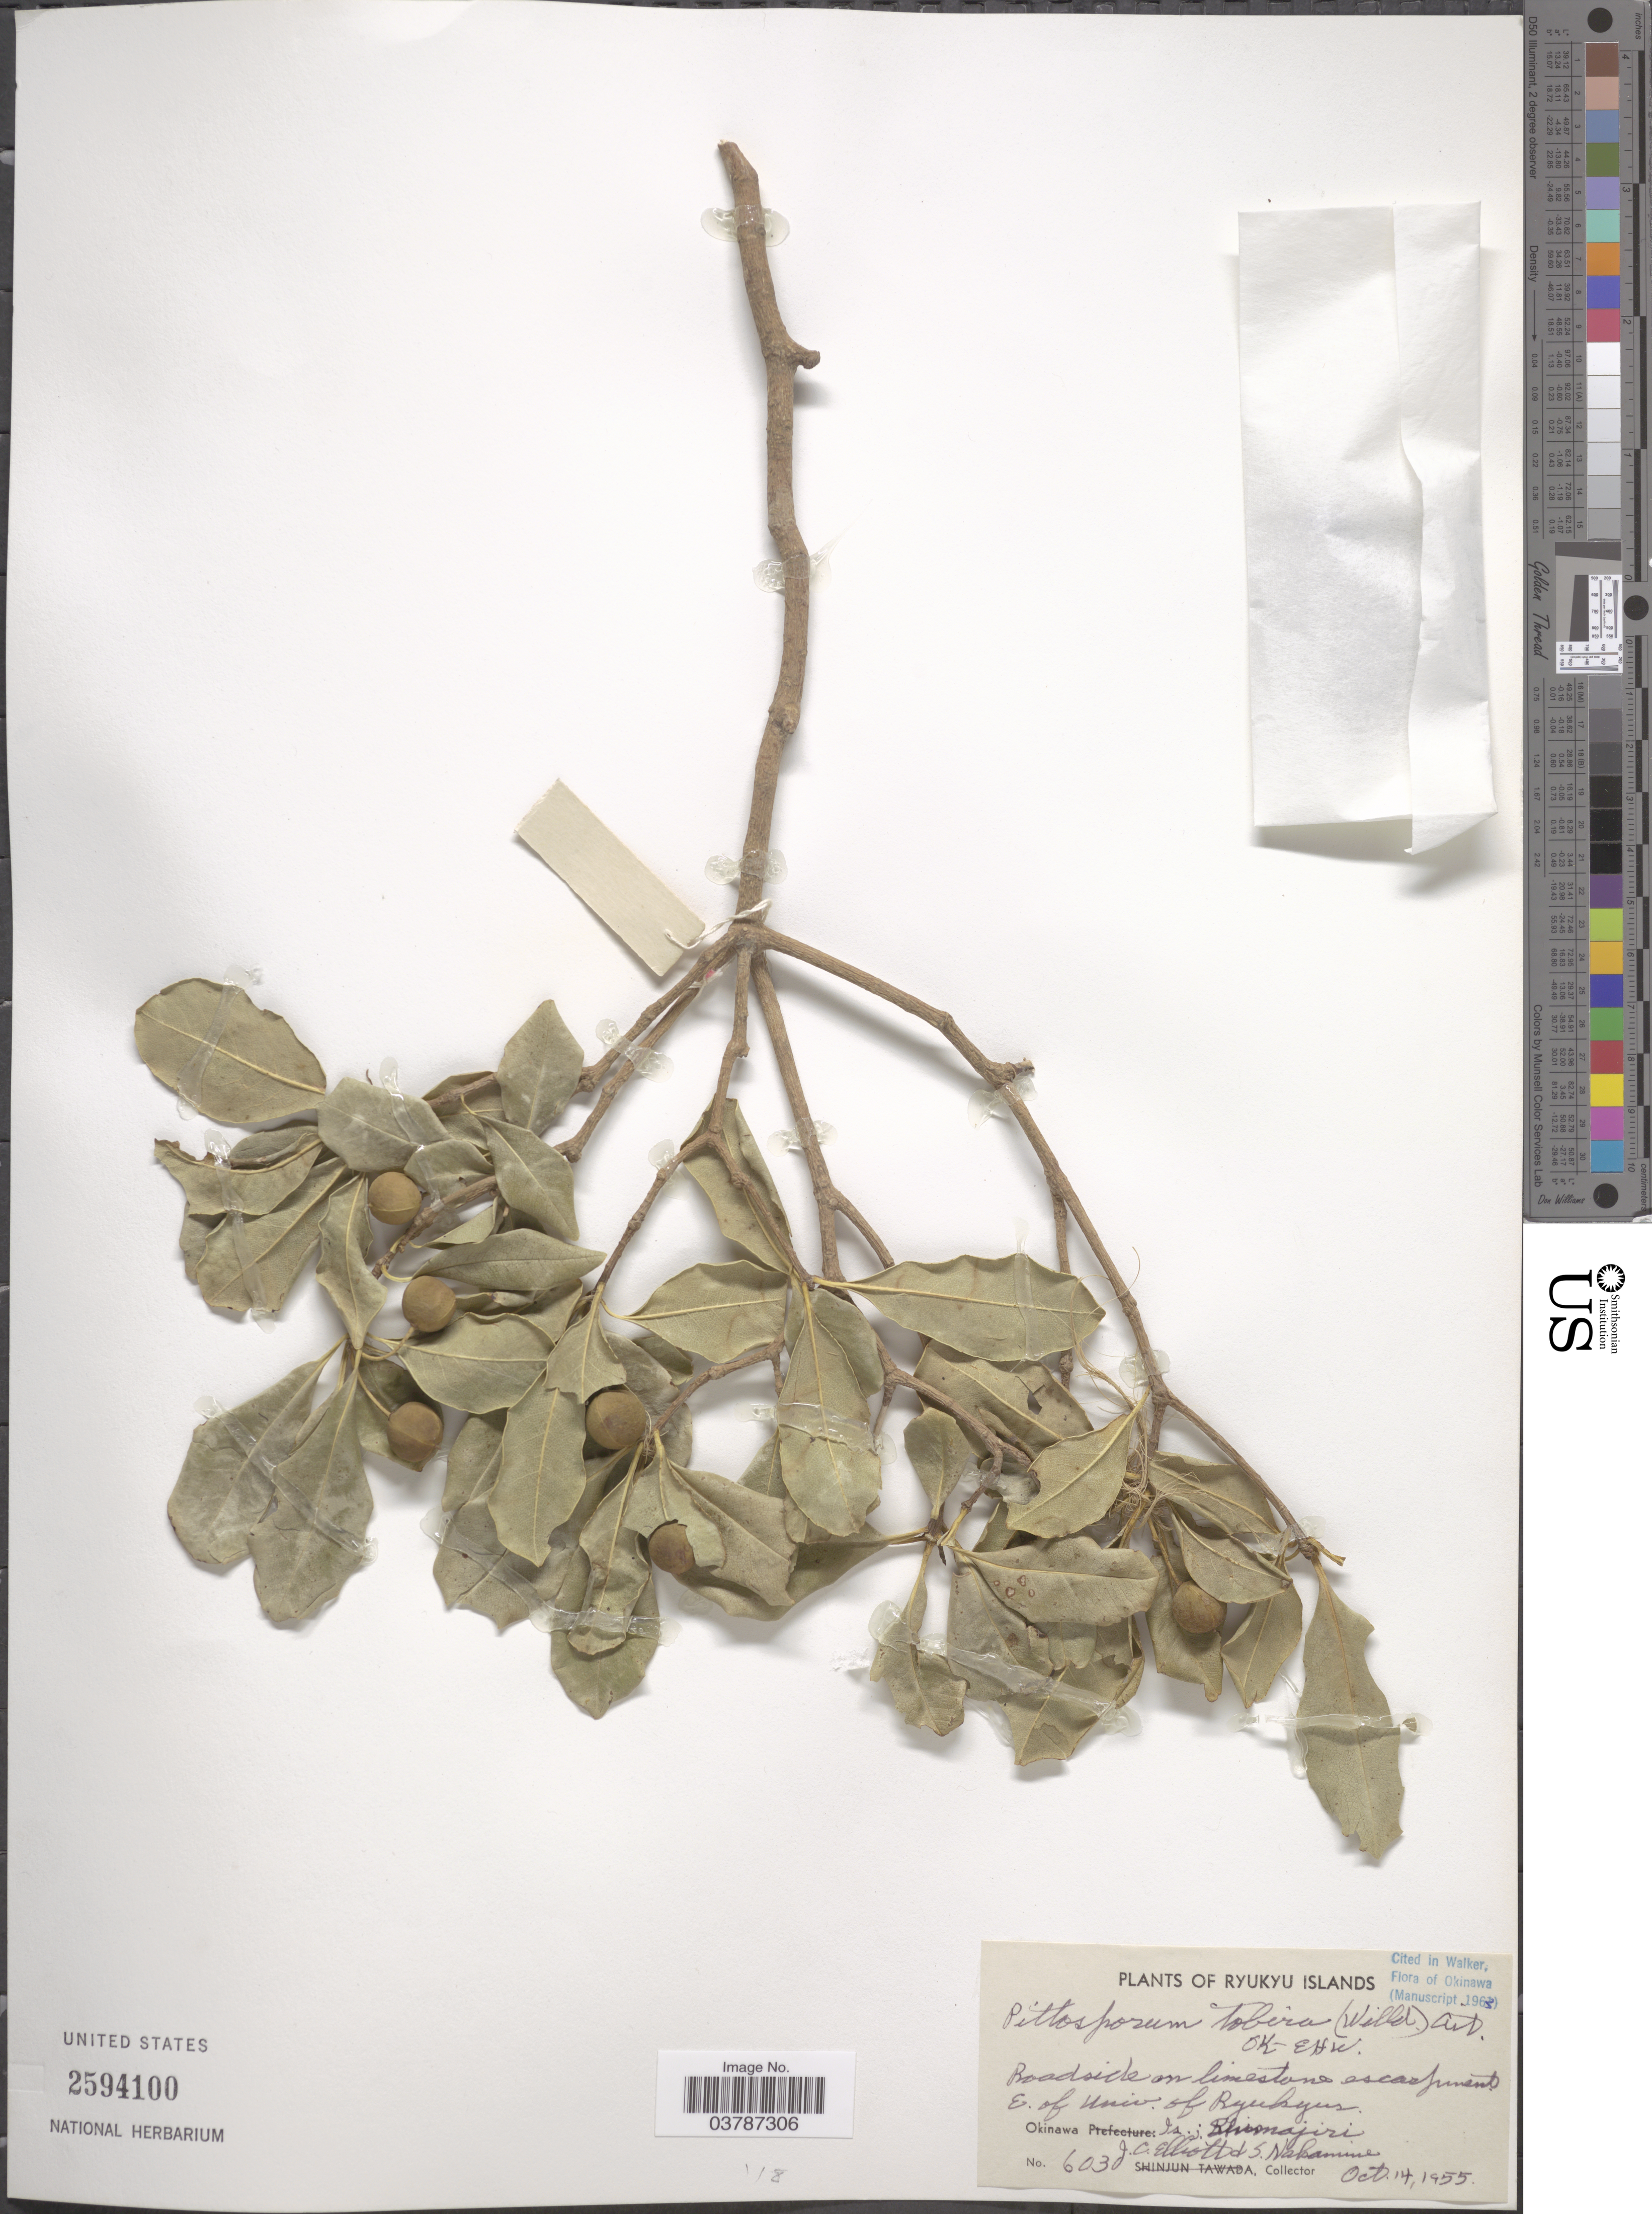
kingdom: Plantae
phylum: Tracheophyta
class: Magnoliopsida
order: Apiales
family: Pittosporaceae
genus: Pittosporum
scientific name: Pittosporum tobira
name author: (Thunb.) W.T. Aiton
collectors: J. C. Elliott & S. Nakamine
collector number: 603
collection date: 1955-10-14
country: Japan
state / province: Okinawa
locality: Ryukyu Islands. Roadside on limestone escarpment E. of Univ. of Ryukyus. Okinawa Is.; Shimajiri.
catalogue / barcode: US 2594100